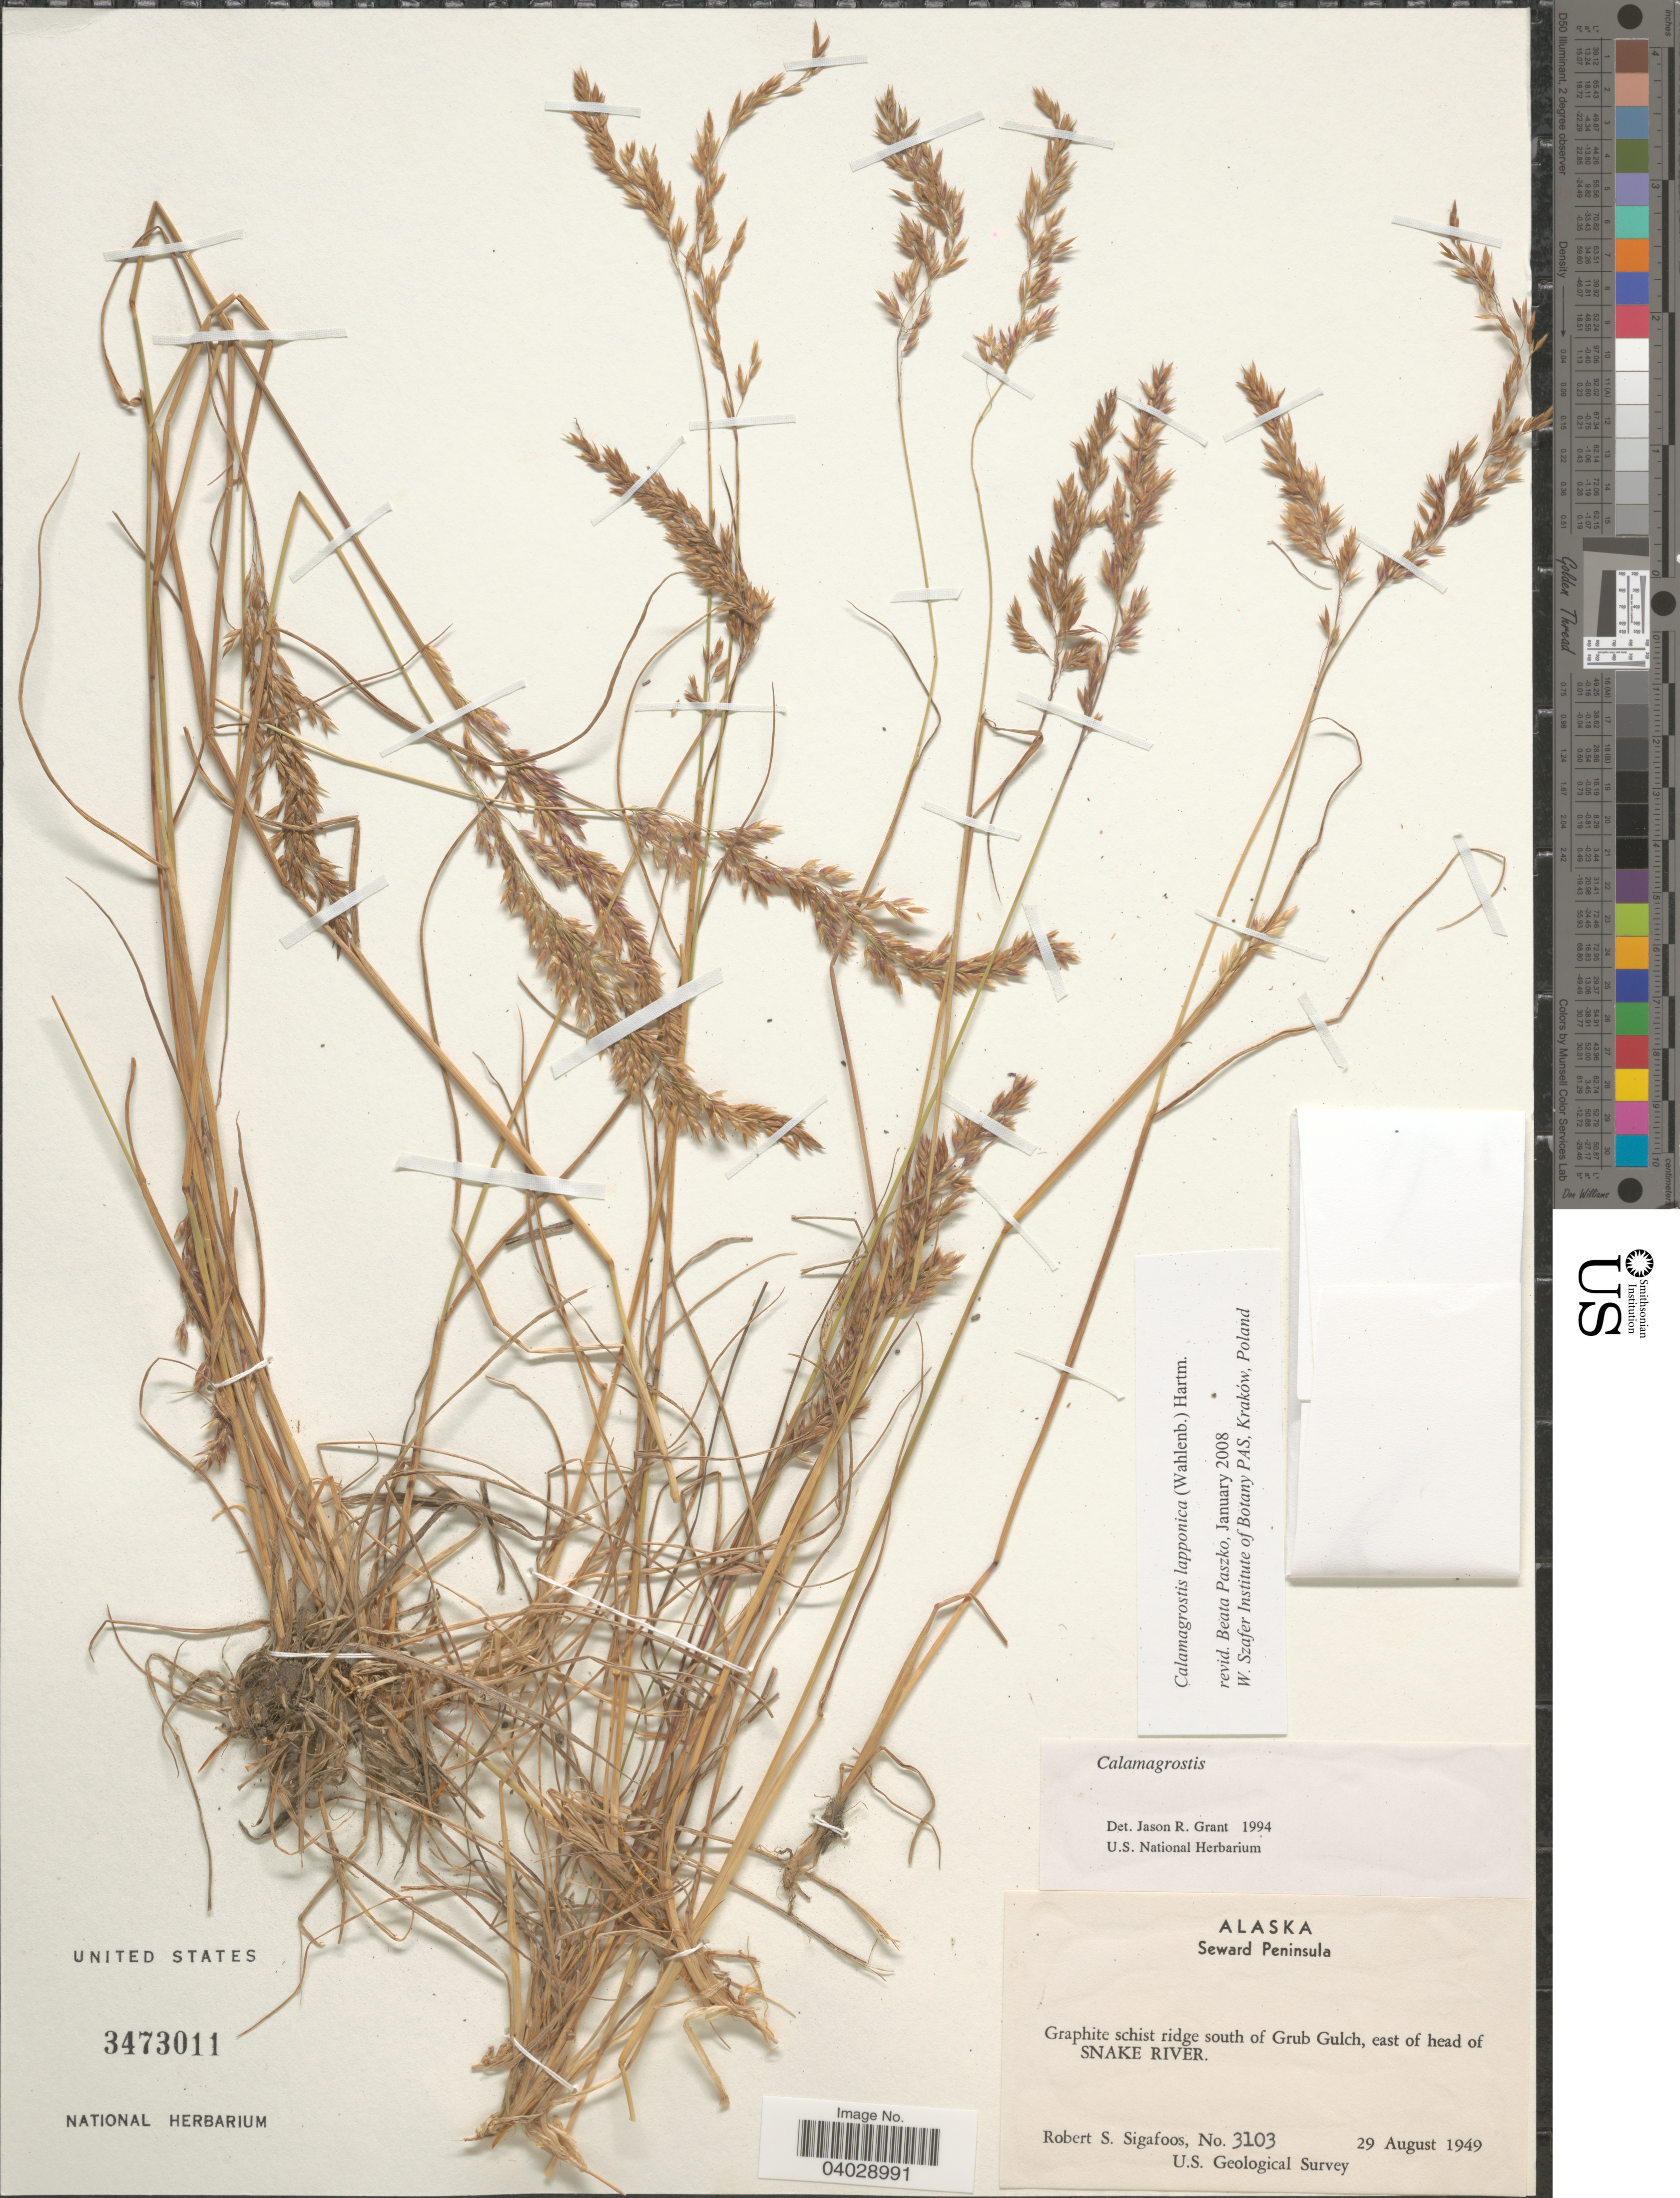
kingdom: Plantae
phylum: Tracheophyta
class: Liliopsida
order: Poales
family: Poaceae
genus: Calamagrostis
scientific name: Calamagrostis lapponica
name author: (Wahlenb.) Hartm.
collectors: R. Sigafoos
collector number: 3103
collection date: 1949-08-29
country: United States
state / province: Alaska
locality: Seward Peninsula. Ridge south of Grub Gulch, east of head of Snake River.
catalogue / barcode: US 3473011